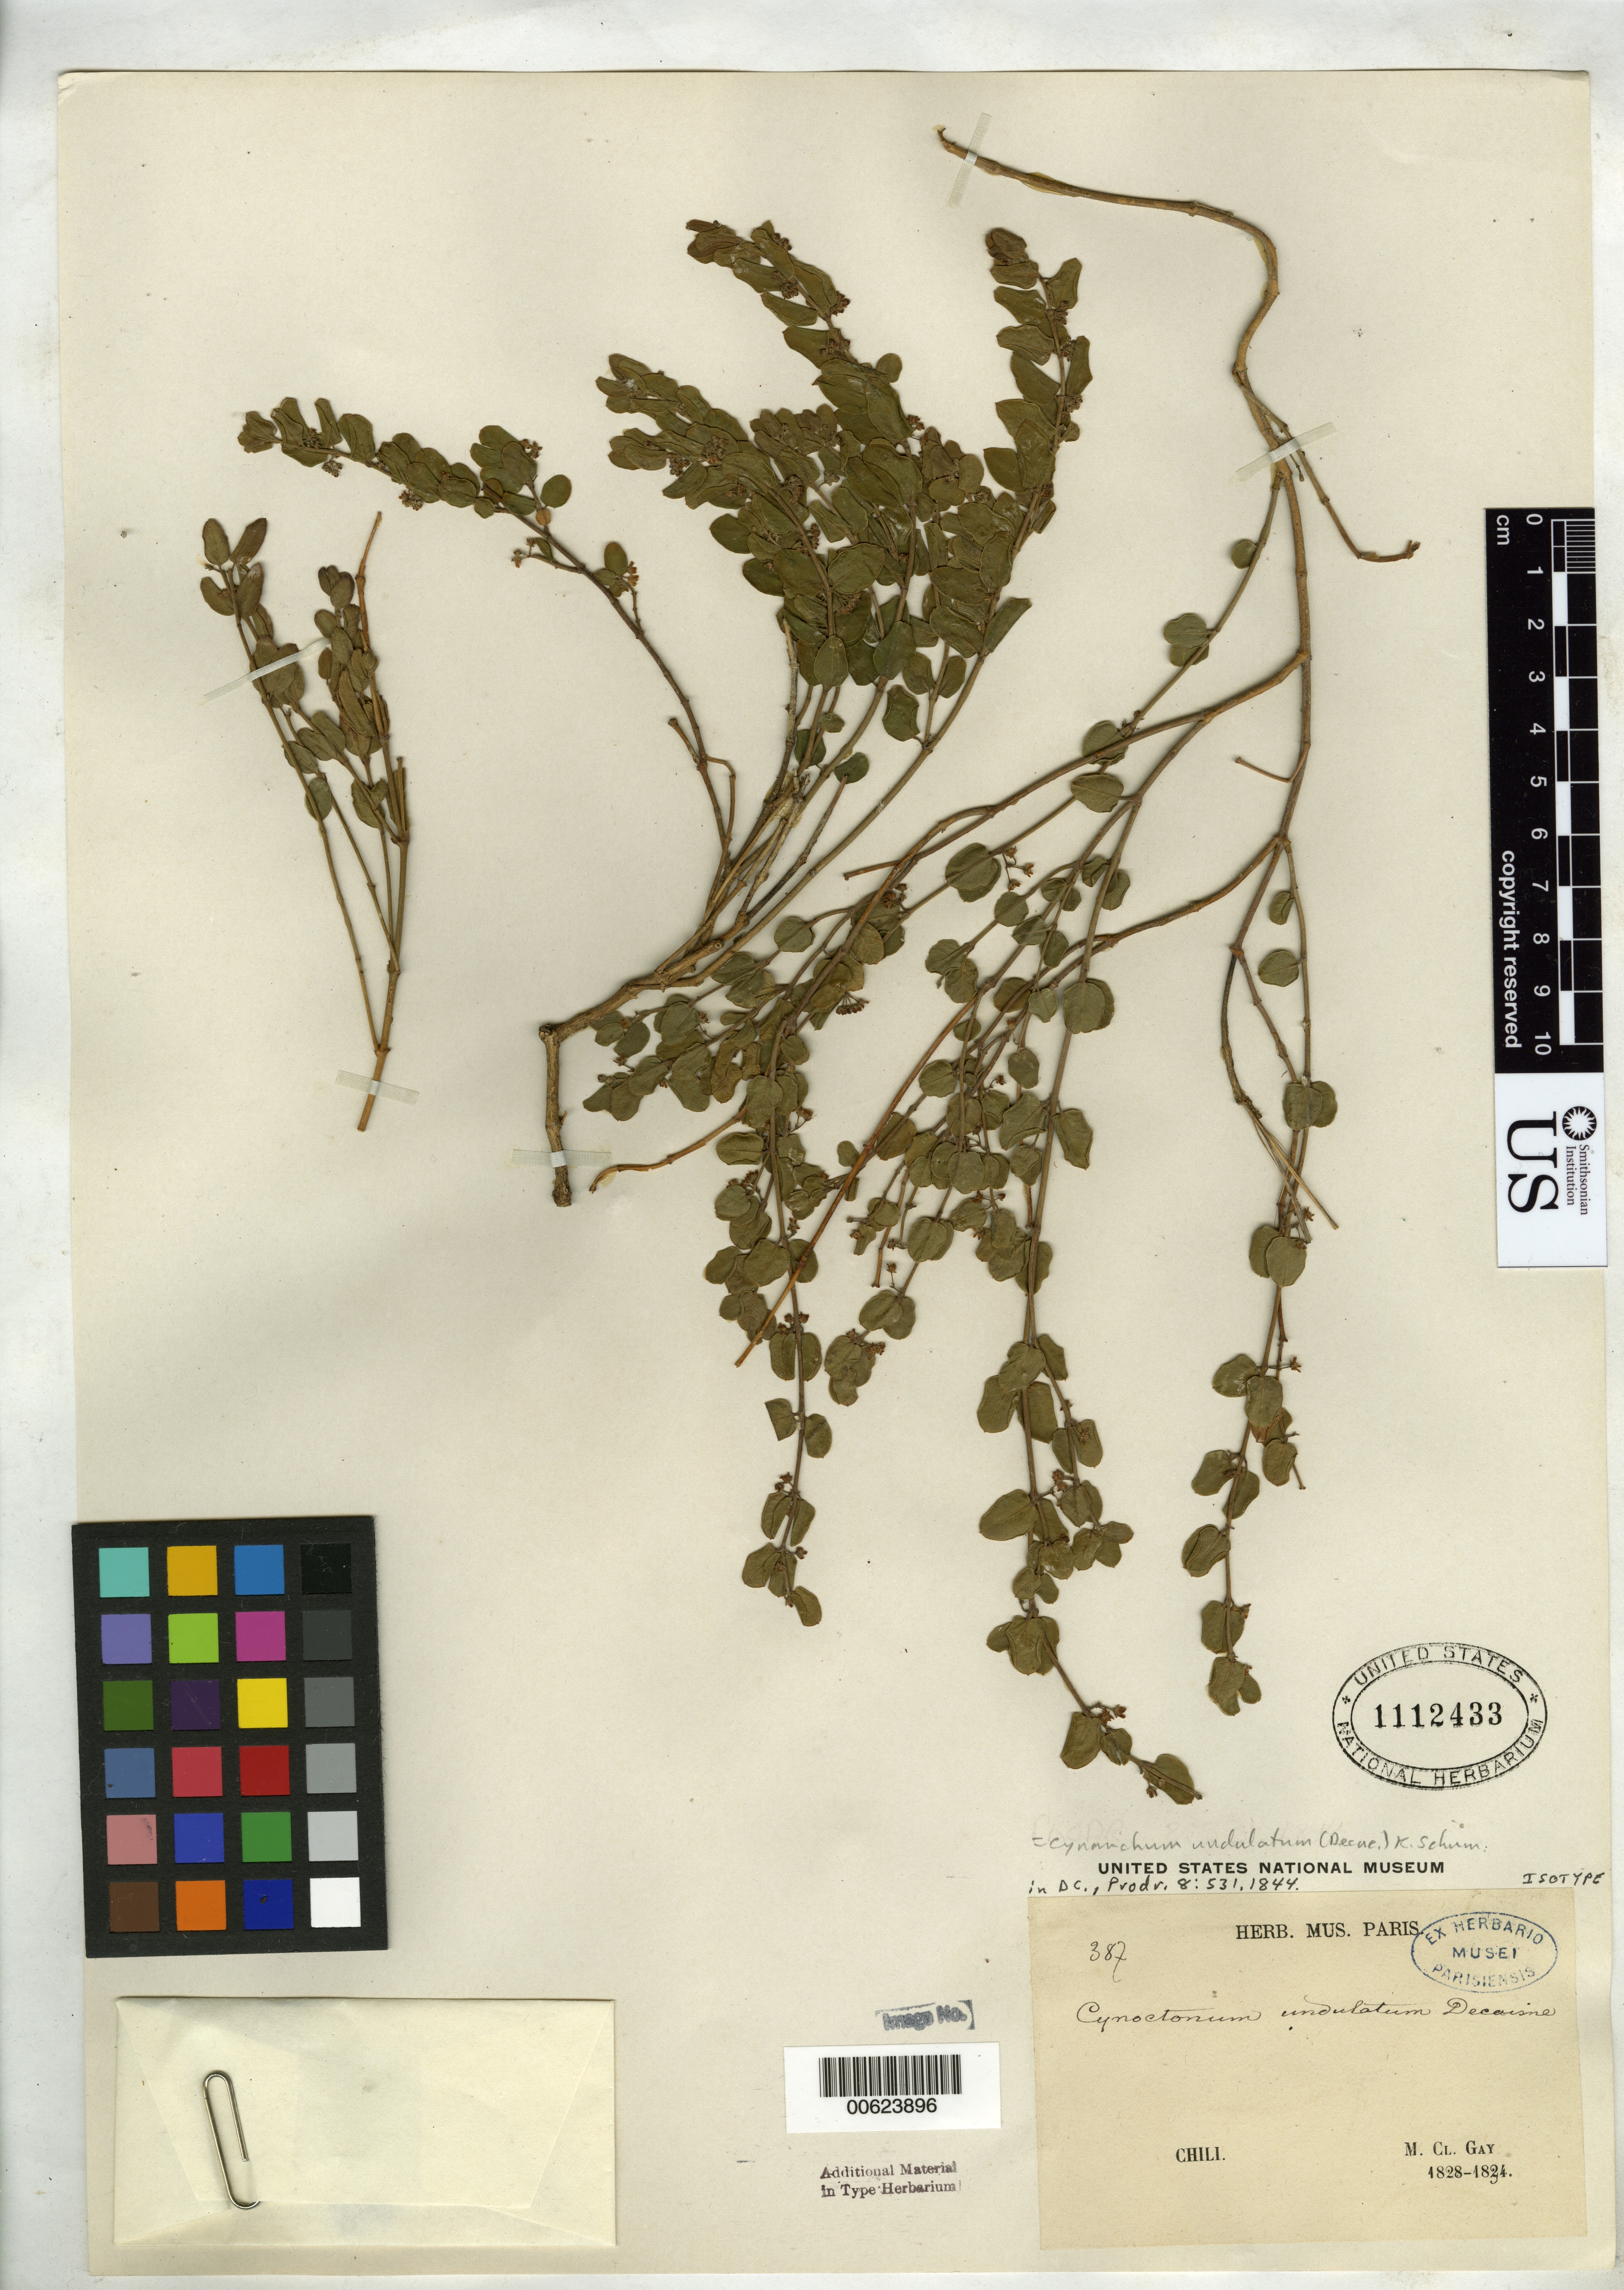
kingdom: Plantae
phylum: Tracheophyta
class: Magnoliopsida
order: Gentianales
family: Apocynaceae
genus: Cynoctonum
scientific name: Cynoctonum undulatum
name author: Decne. in DC.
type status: Isotype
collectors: C. Gay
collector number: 387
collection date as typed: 1828 to -- --- 1834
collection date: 1828/1834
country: Chile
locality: Chili.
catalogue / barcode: US 1112433